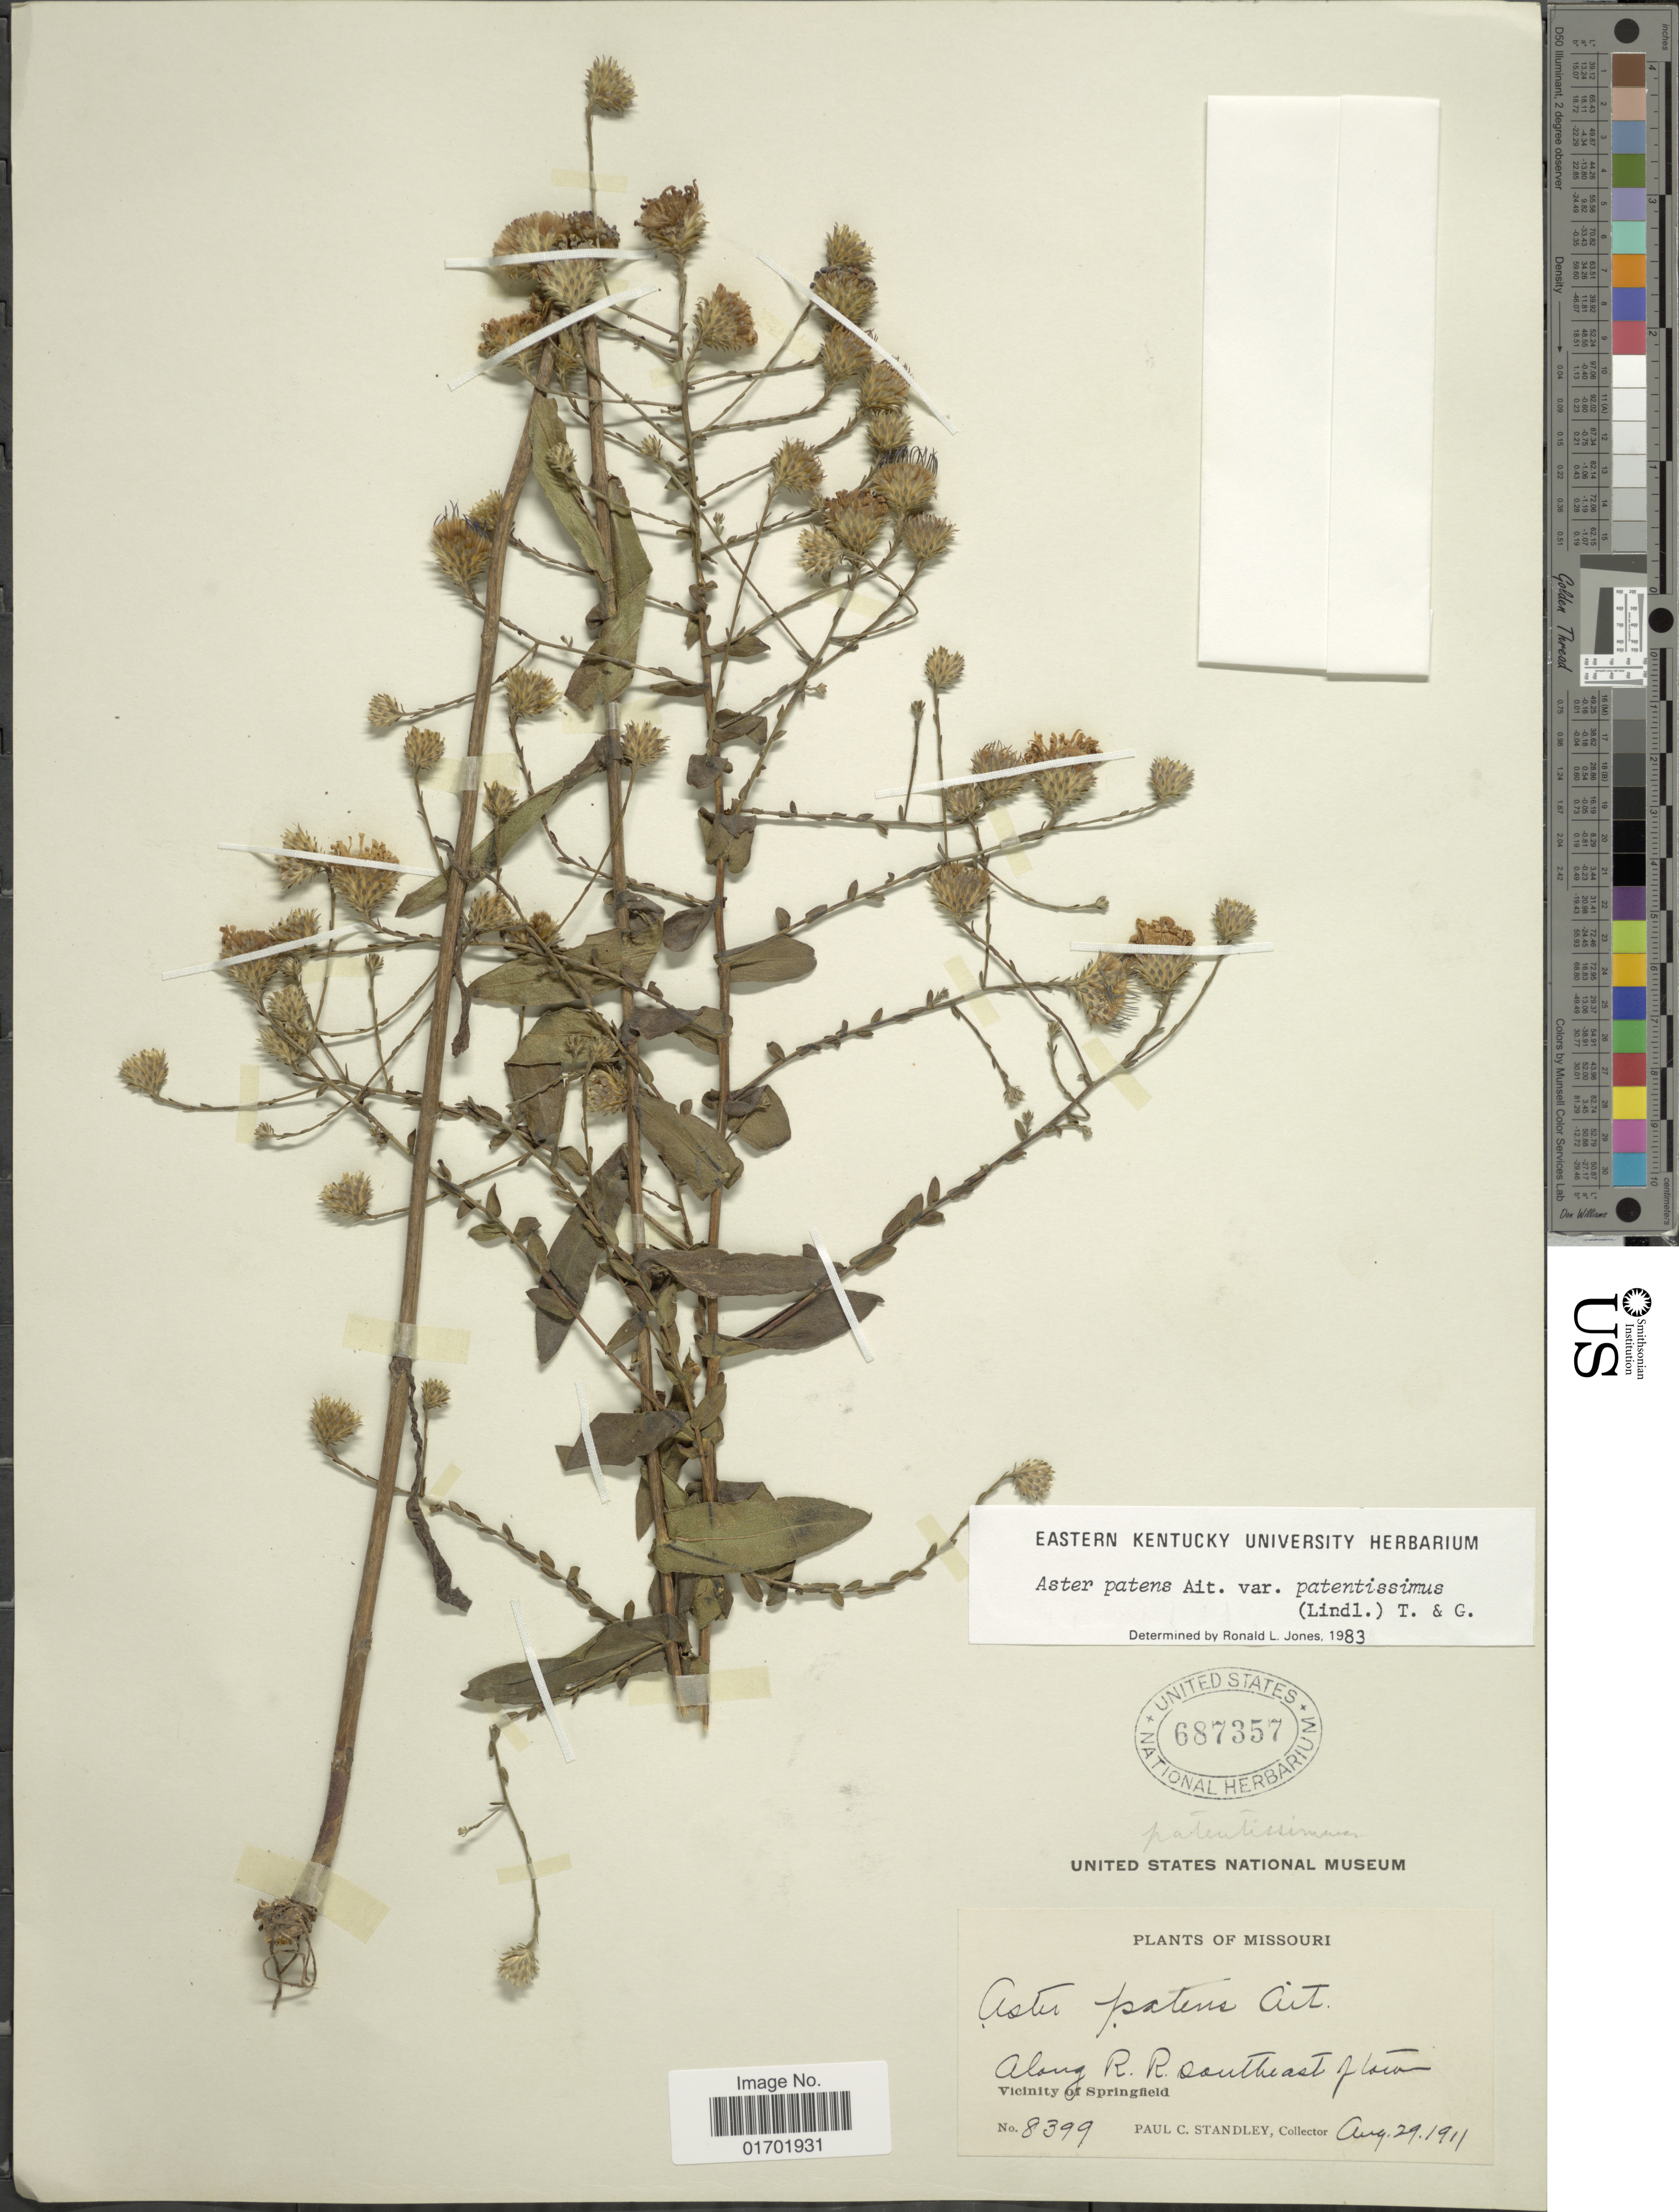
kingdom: Plantae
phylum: Tracheophyta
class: Magnoliopsida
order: Asterales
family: Asteraceae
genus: Symphyotrichum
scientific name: Symphyotrichum patens var. patentissimum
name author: (Lindl.) G.L. Nesom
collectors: P. C. Standley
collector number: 8399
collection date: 1911-08-29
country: United States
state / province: Missouri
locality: Along R.R. southeast flow, vicinity of Sprinfield.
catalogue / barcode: US 687357